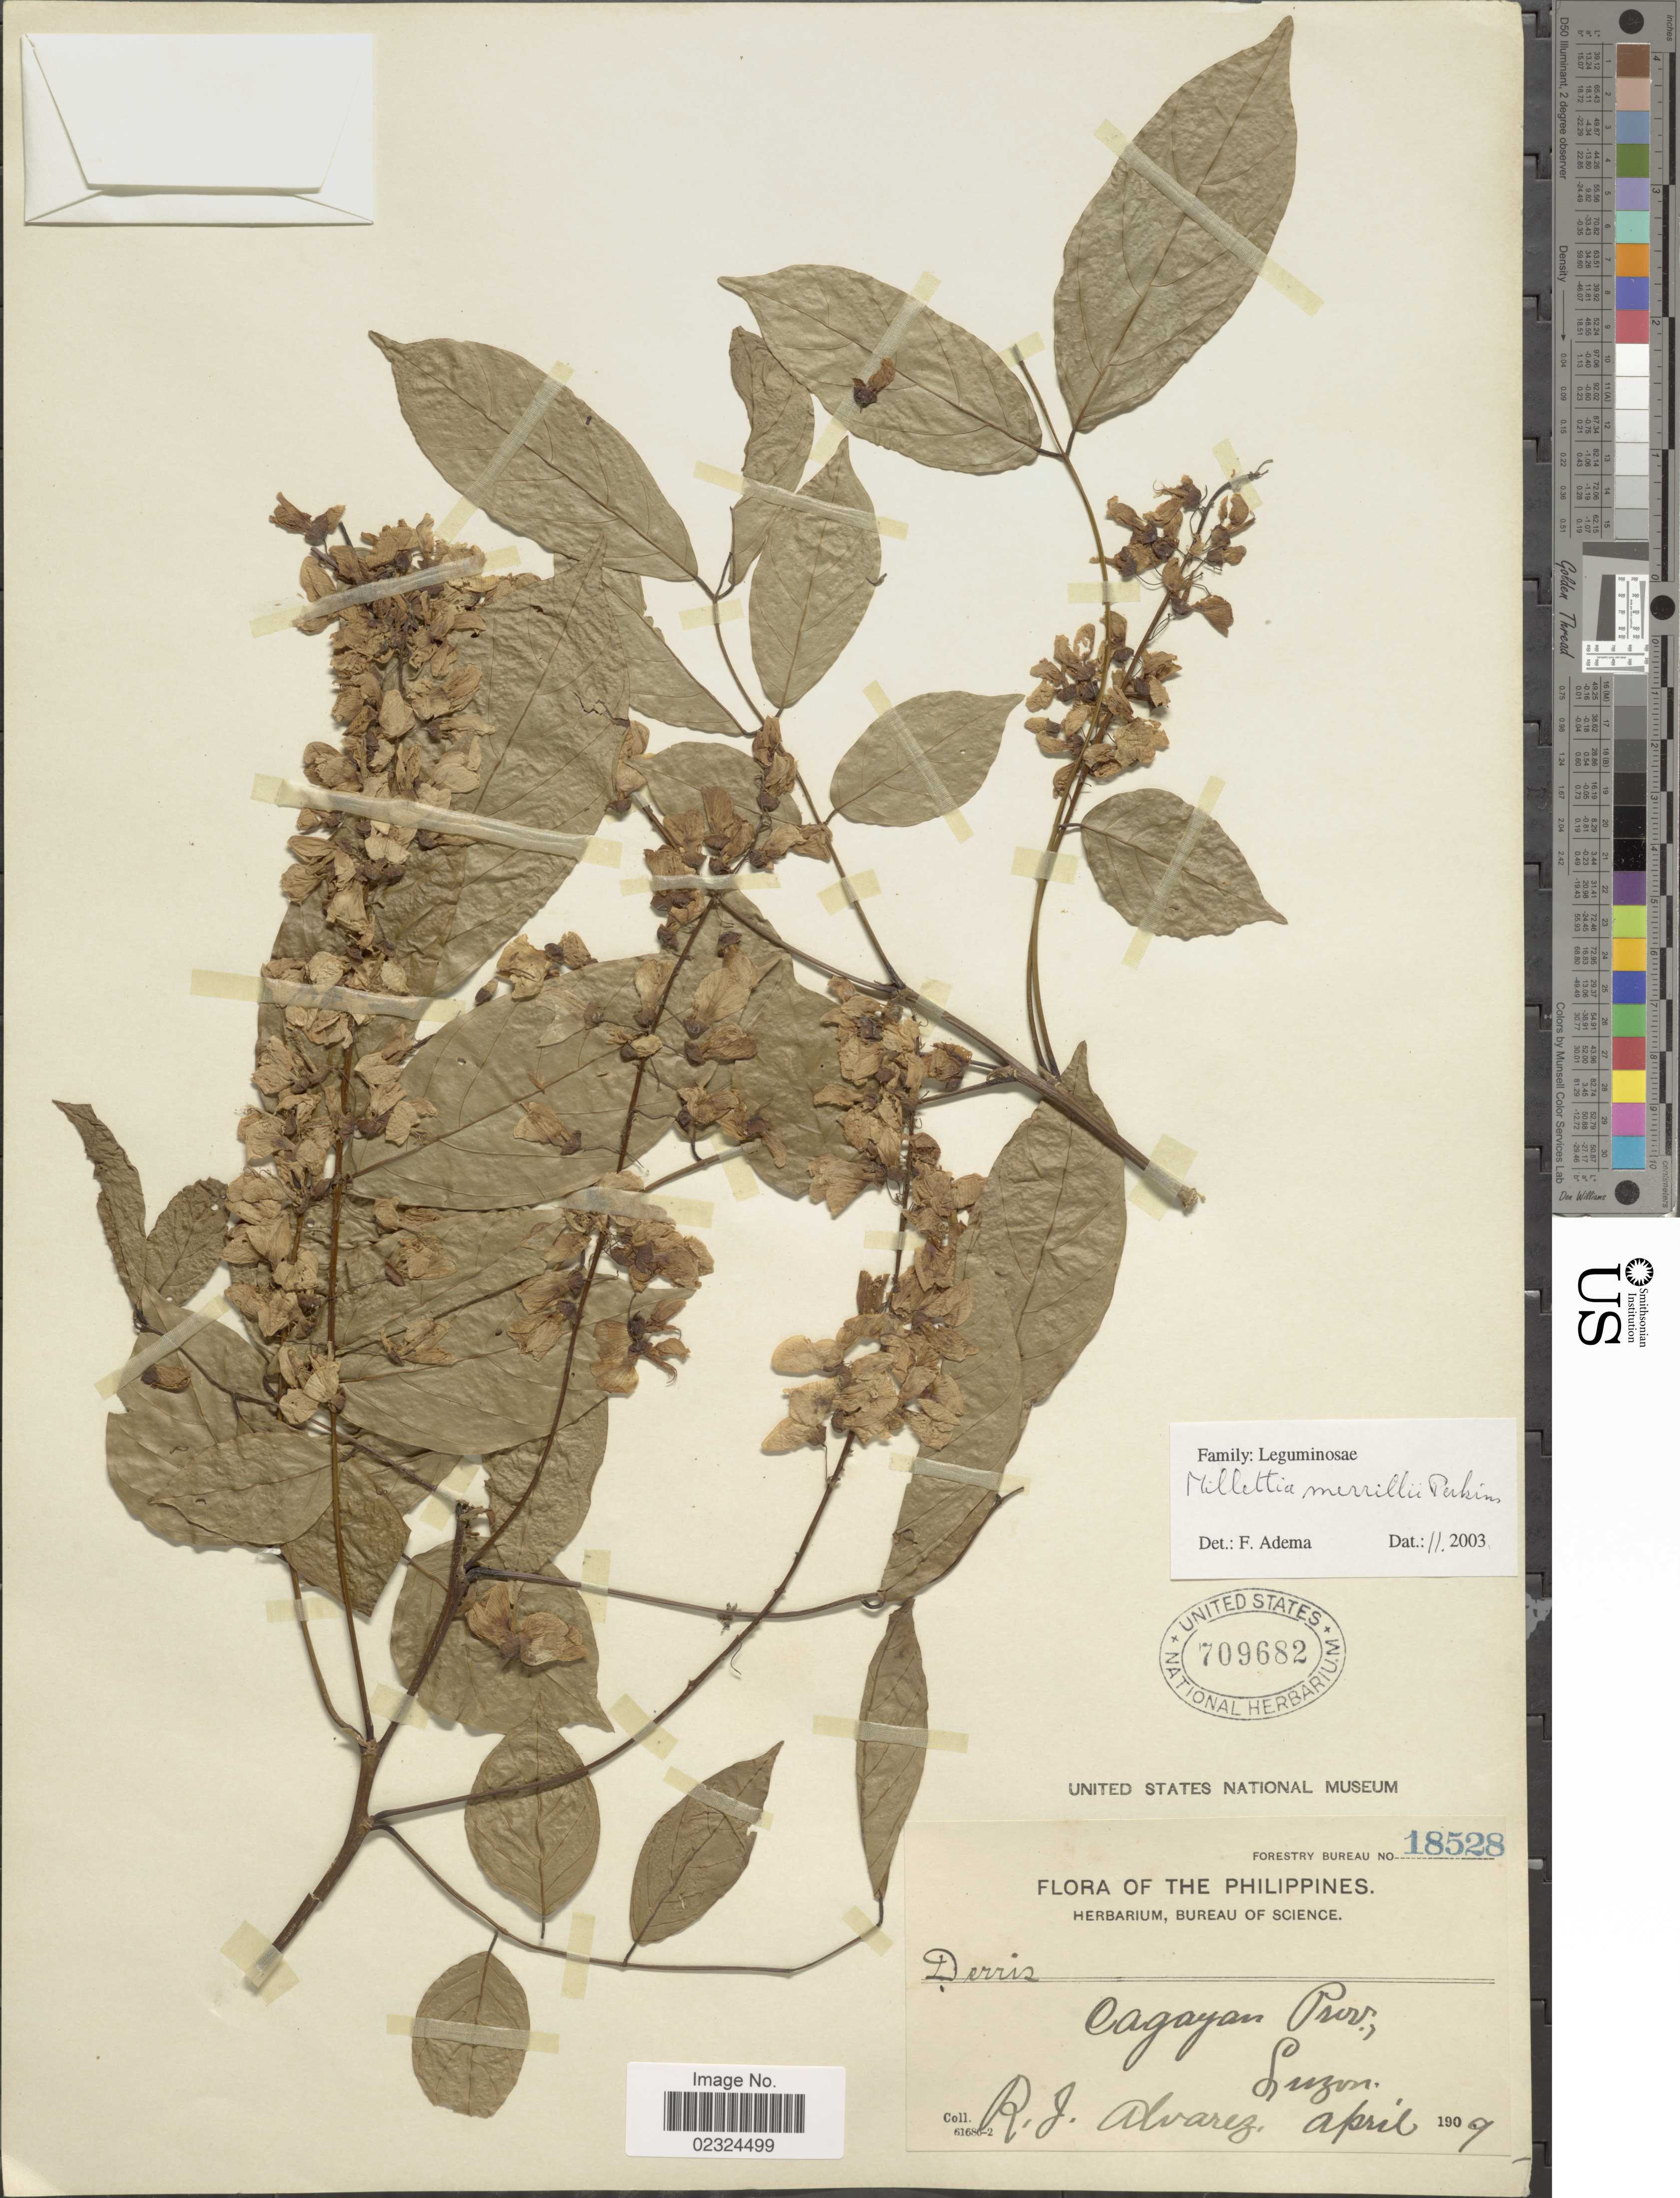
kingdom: Plantae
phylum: Tracheophyta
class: Magnoliopsida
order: Fabales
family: Fabaceae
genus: Millettia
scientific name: Millettia merrillii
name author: Perkins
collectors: R. Alvarez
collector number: Forestry Bureau 18528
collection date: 1909-04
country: Philippines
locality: Cagayan Prov., Luzon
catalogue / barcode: US 709682